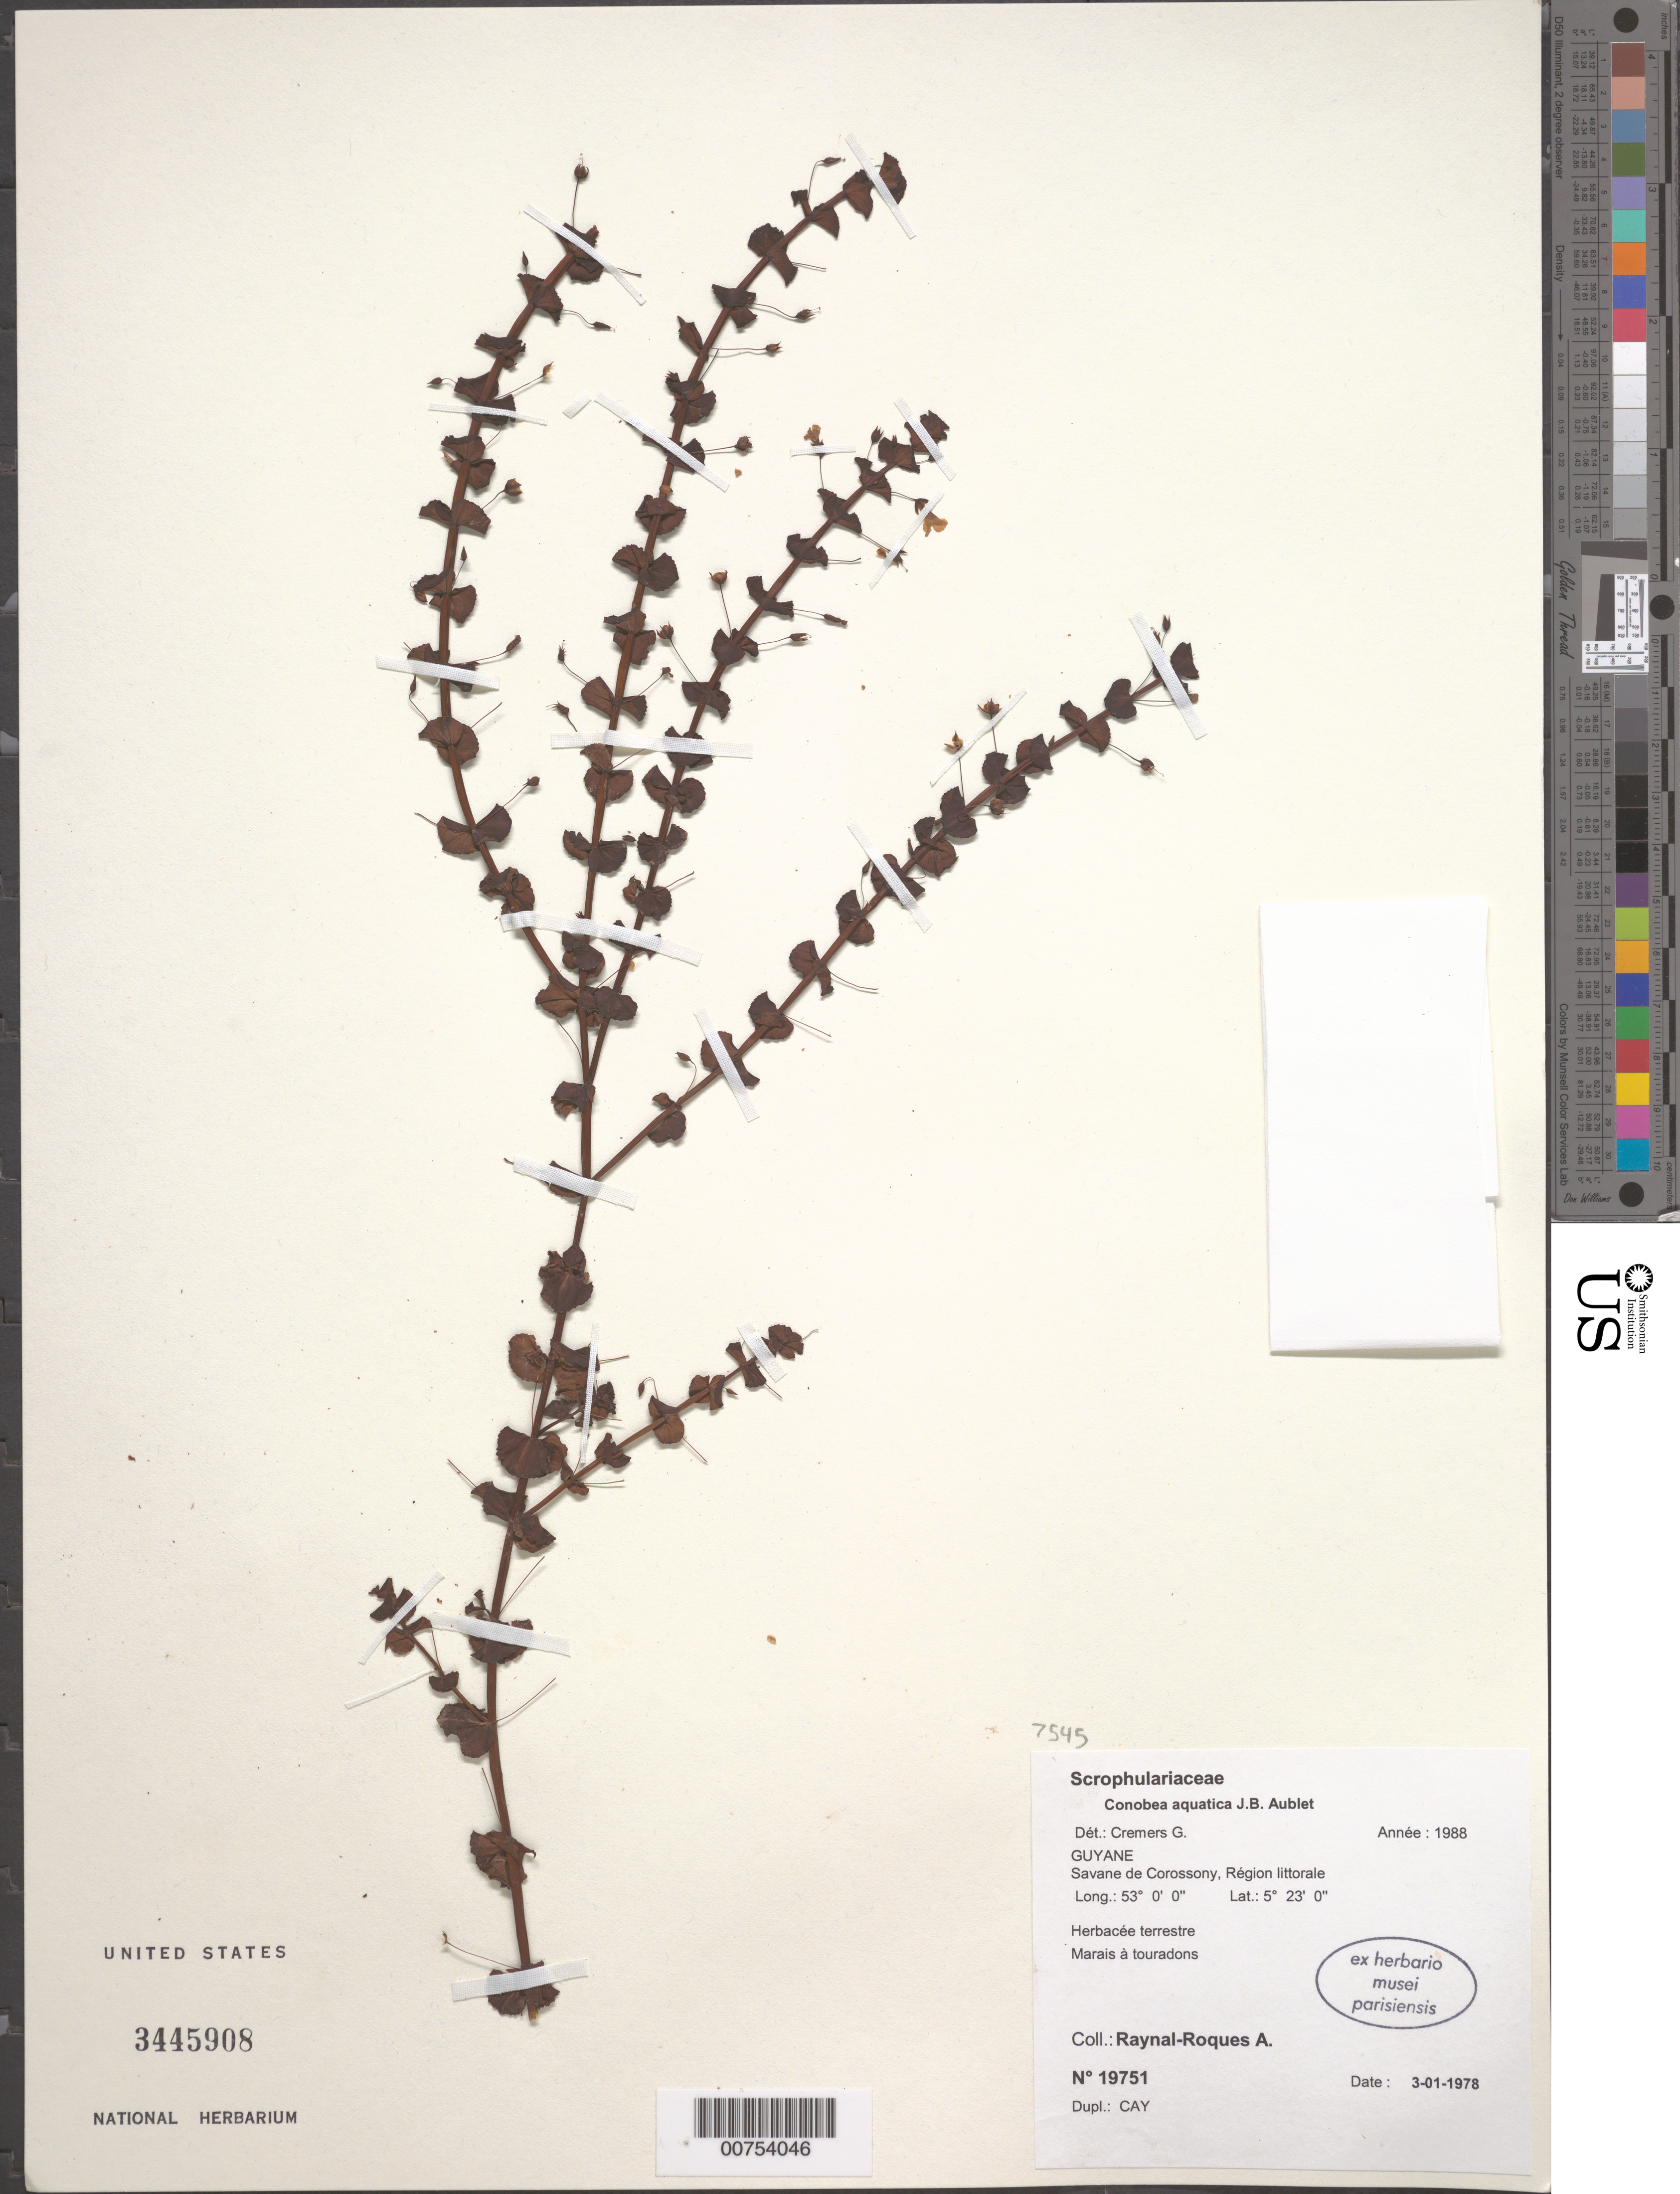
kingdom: Plantae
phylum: Tracheophyta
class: Magnoliopsida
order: Lamiales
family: Plantaginaceae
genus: Conobea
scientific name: Conobea aquatica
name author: Aubl.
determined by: Cremers, Georges A.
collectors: A. M. Raynal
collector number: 19751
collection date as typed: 3-Jan-78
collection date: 1978-01-03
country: French Guiana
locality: Savane de Corossony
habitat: Marais a touradons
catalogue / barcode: US 3445908